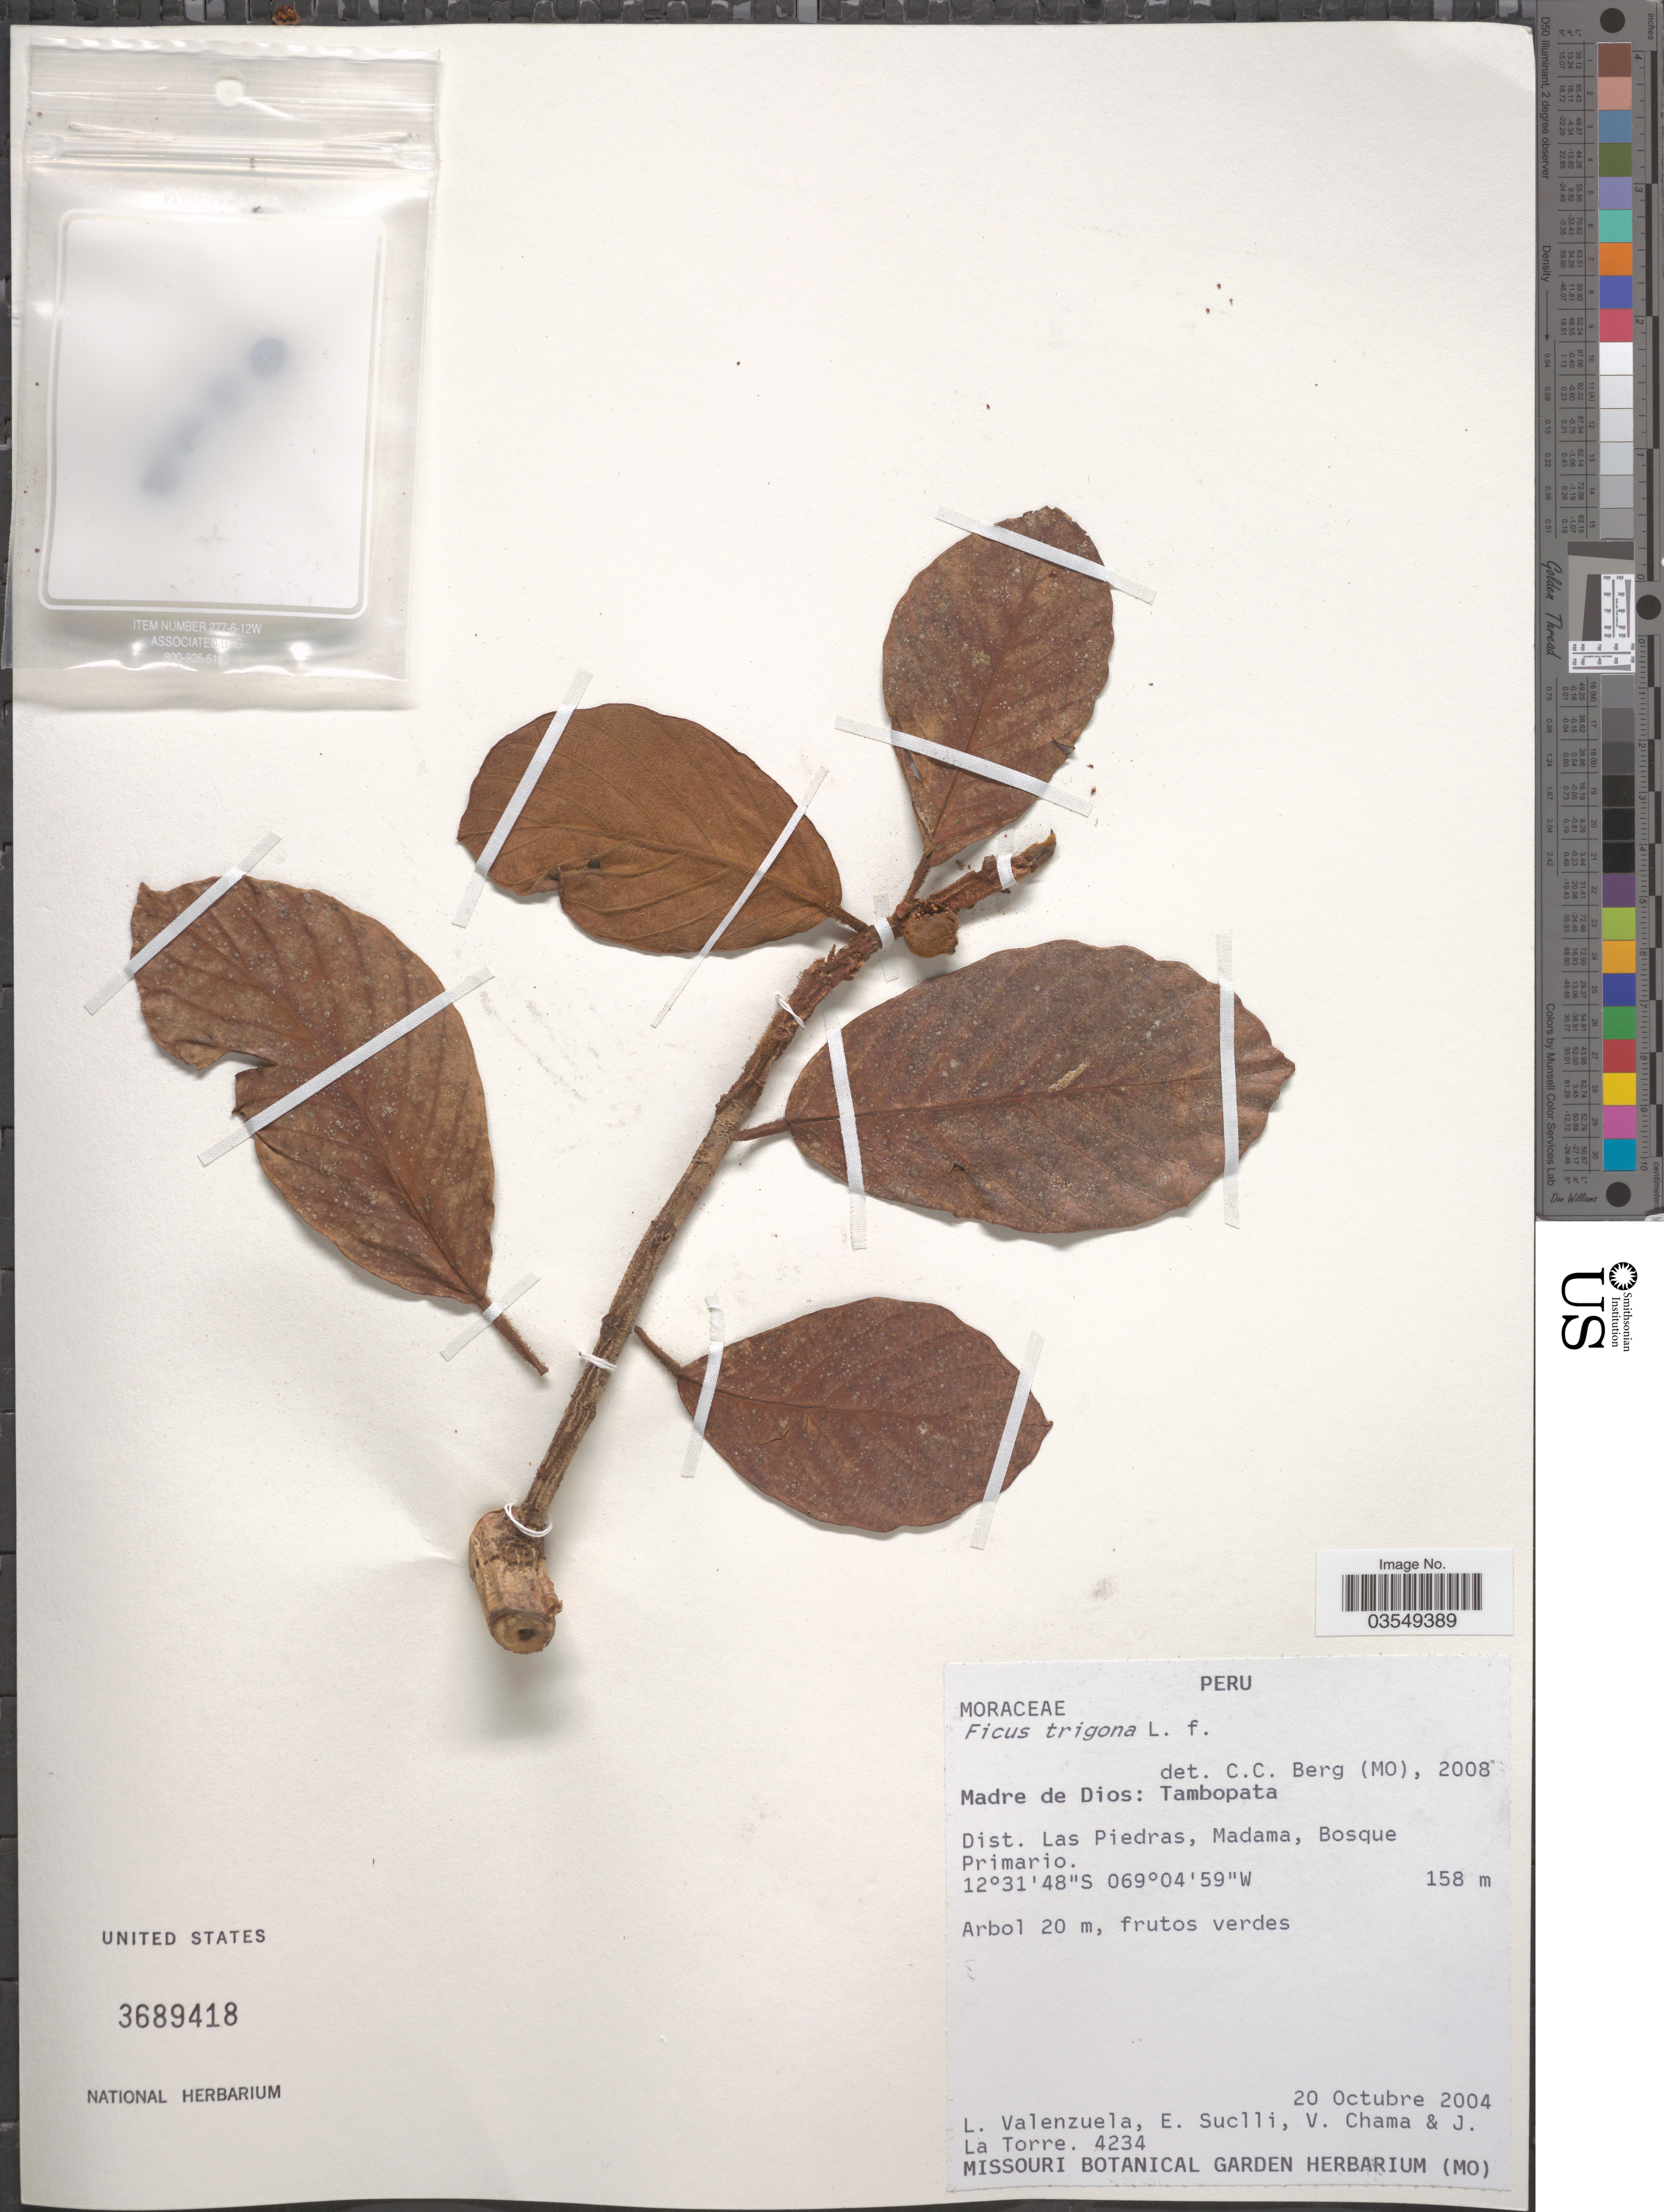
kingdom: Plantae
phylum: Tracheophyta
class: Magnoliopsida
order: Rosales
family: Moraceae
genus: Ficus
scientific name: Ficus trigona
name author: L. f.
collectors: L. Valenzuela, E. Suclli, V. Chama & J. La Torre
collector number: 4234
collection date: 2004-10-20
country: Peru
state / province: Madre de Dios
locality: Tambopata. Dist. Las Piedras, Madama.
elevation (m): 158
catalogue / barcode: US 3689418